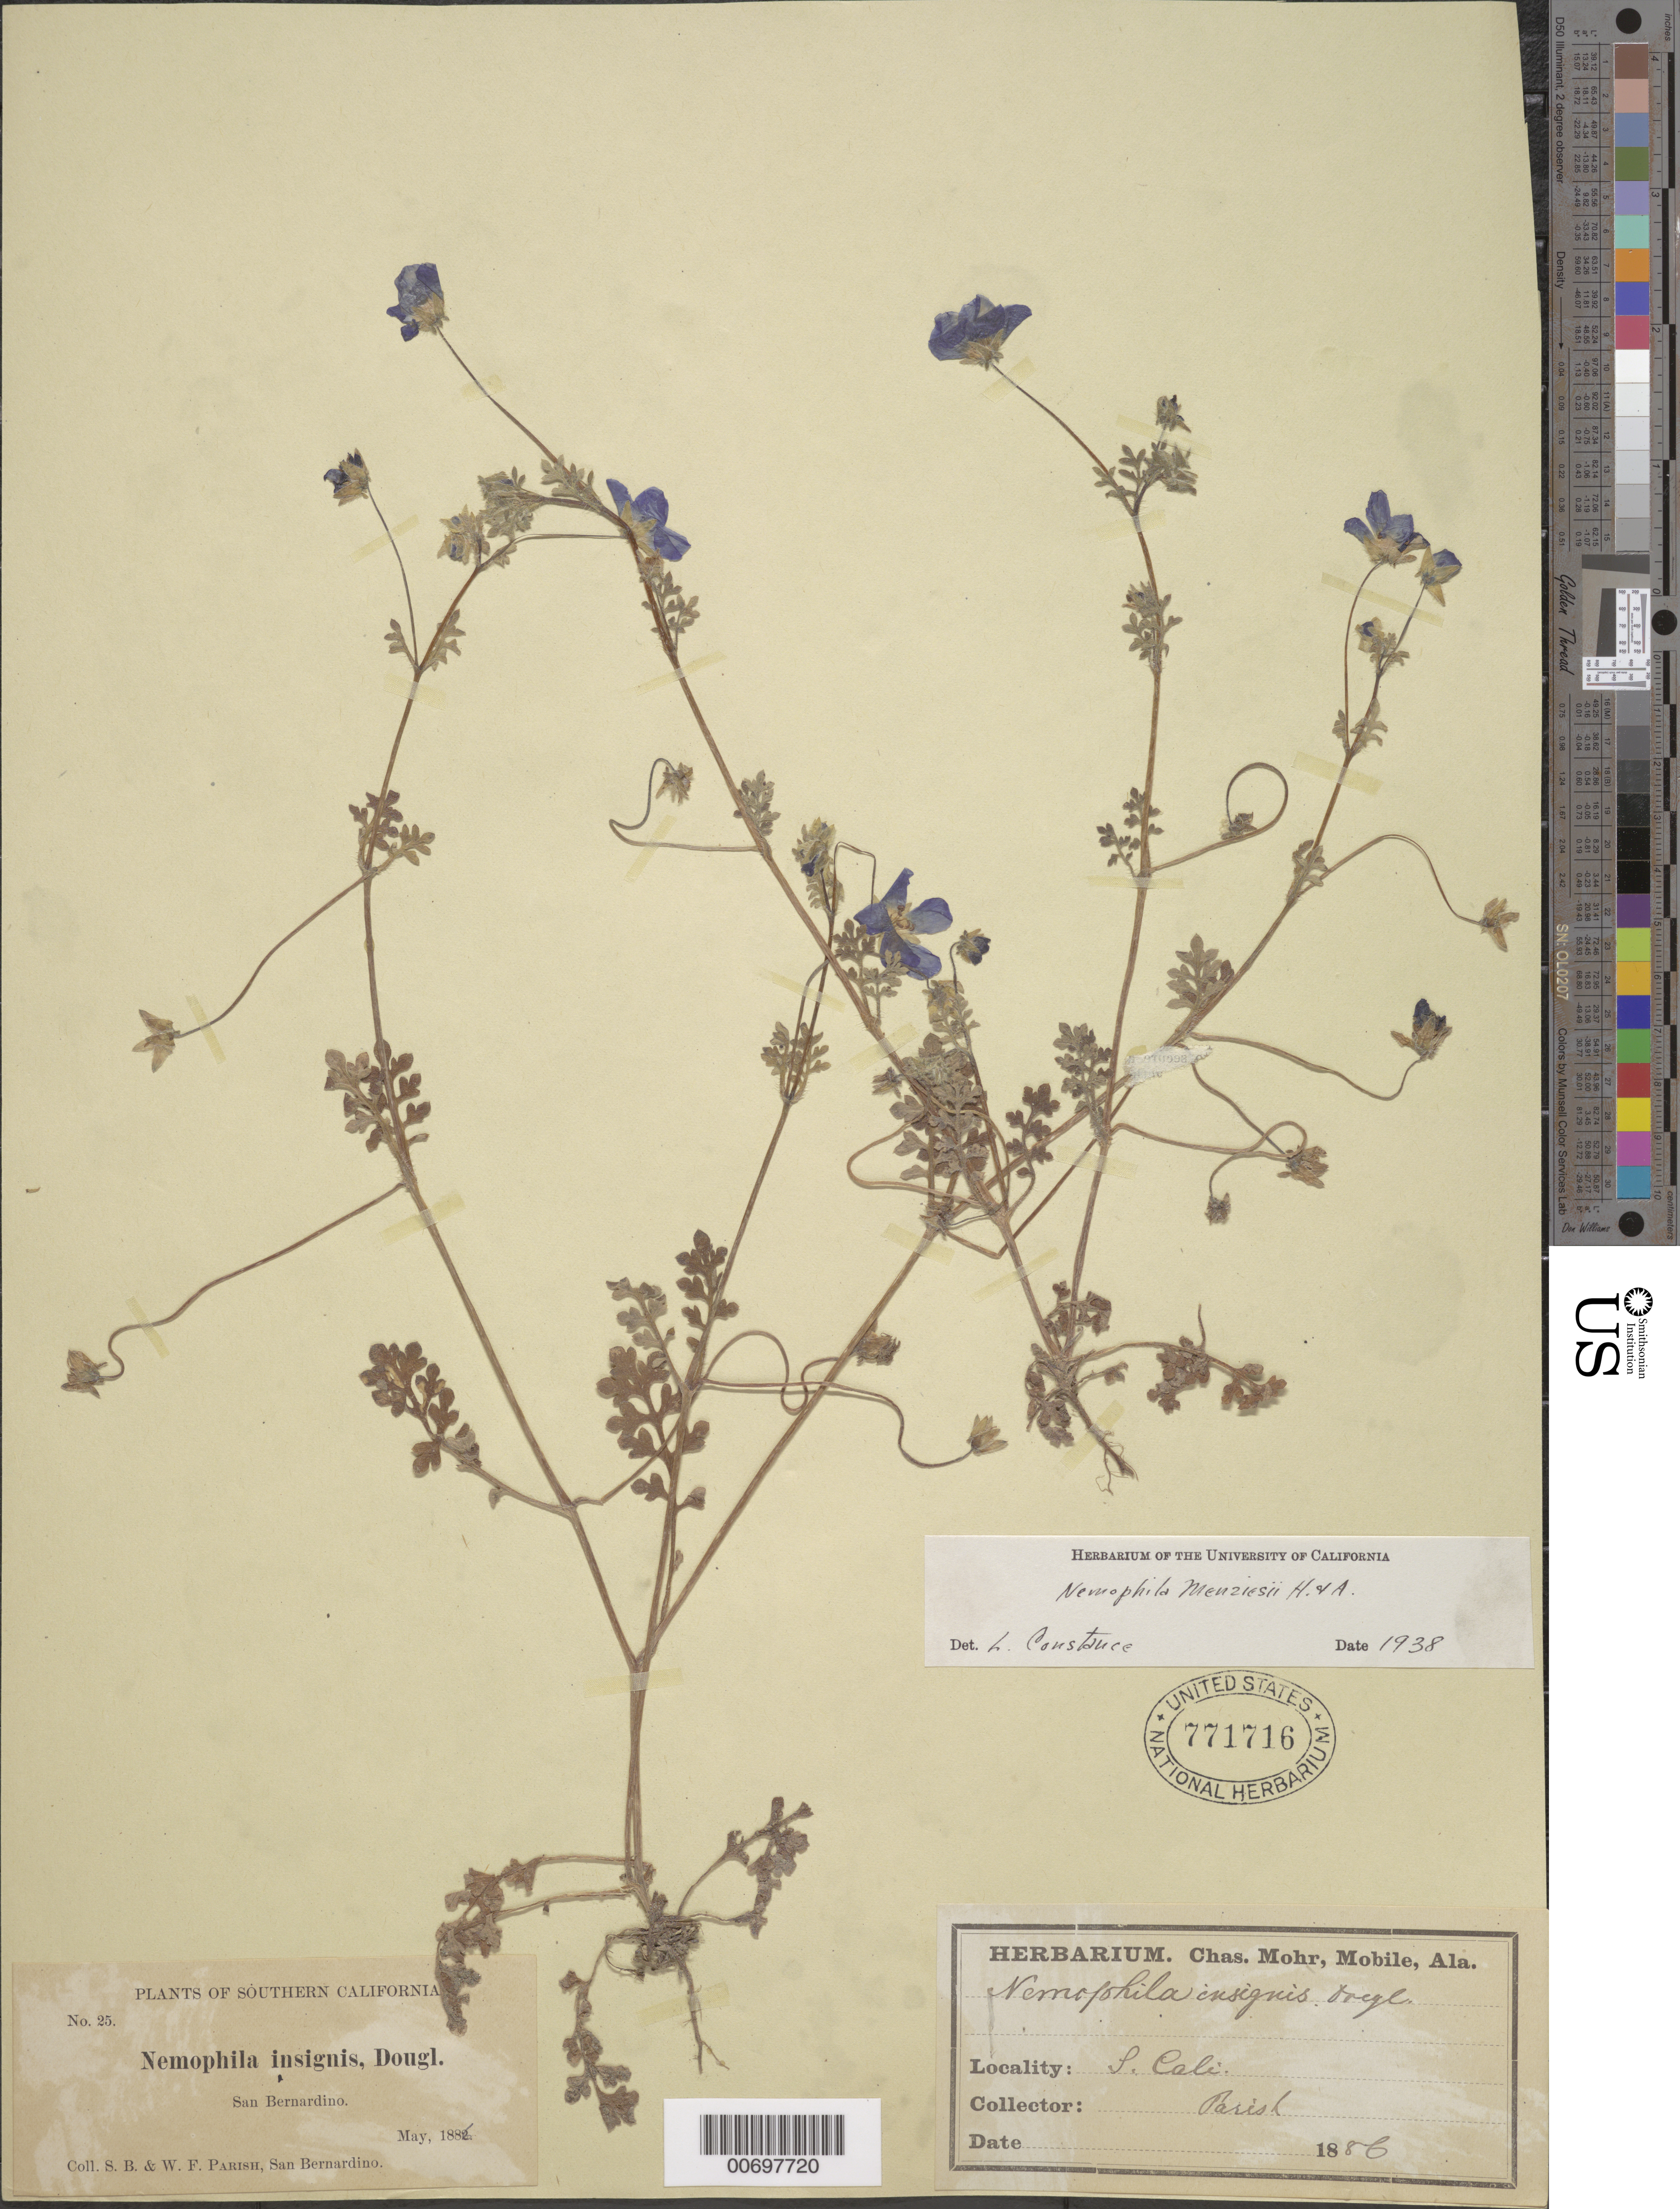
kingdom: Plantae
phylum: Tracheophyta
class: Magnoliopsida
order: Boraginales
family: Hydrophyllaceae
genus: Nemophila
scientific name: Nemophila menziesii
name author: Hook. & Arn.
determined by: Constance, L., (UC), University of California Berkeley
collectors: S. B. Parish & W. F. Parish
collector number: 25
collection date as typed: May 1886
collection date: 1886-05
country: United States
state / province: California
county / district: San Bernardino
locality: San Bernardino.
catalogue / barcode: US 771716